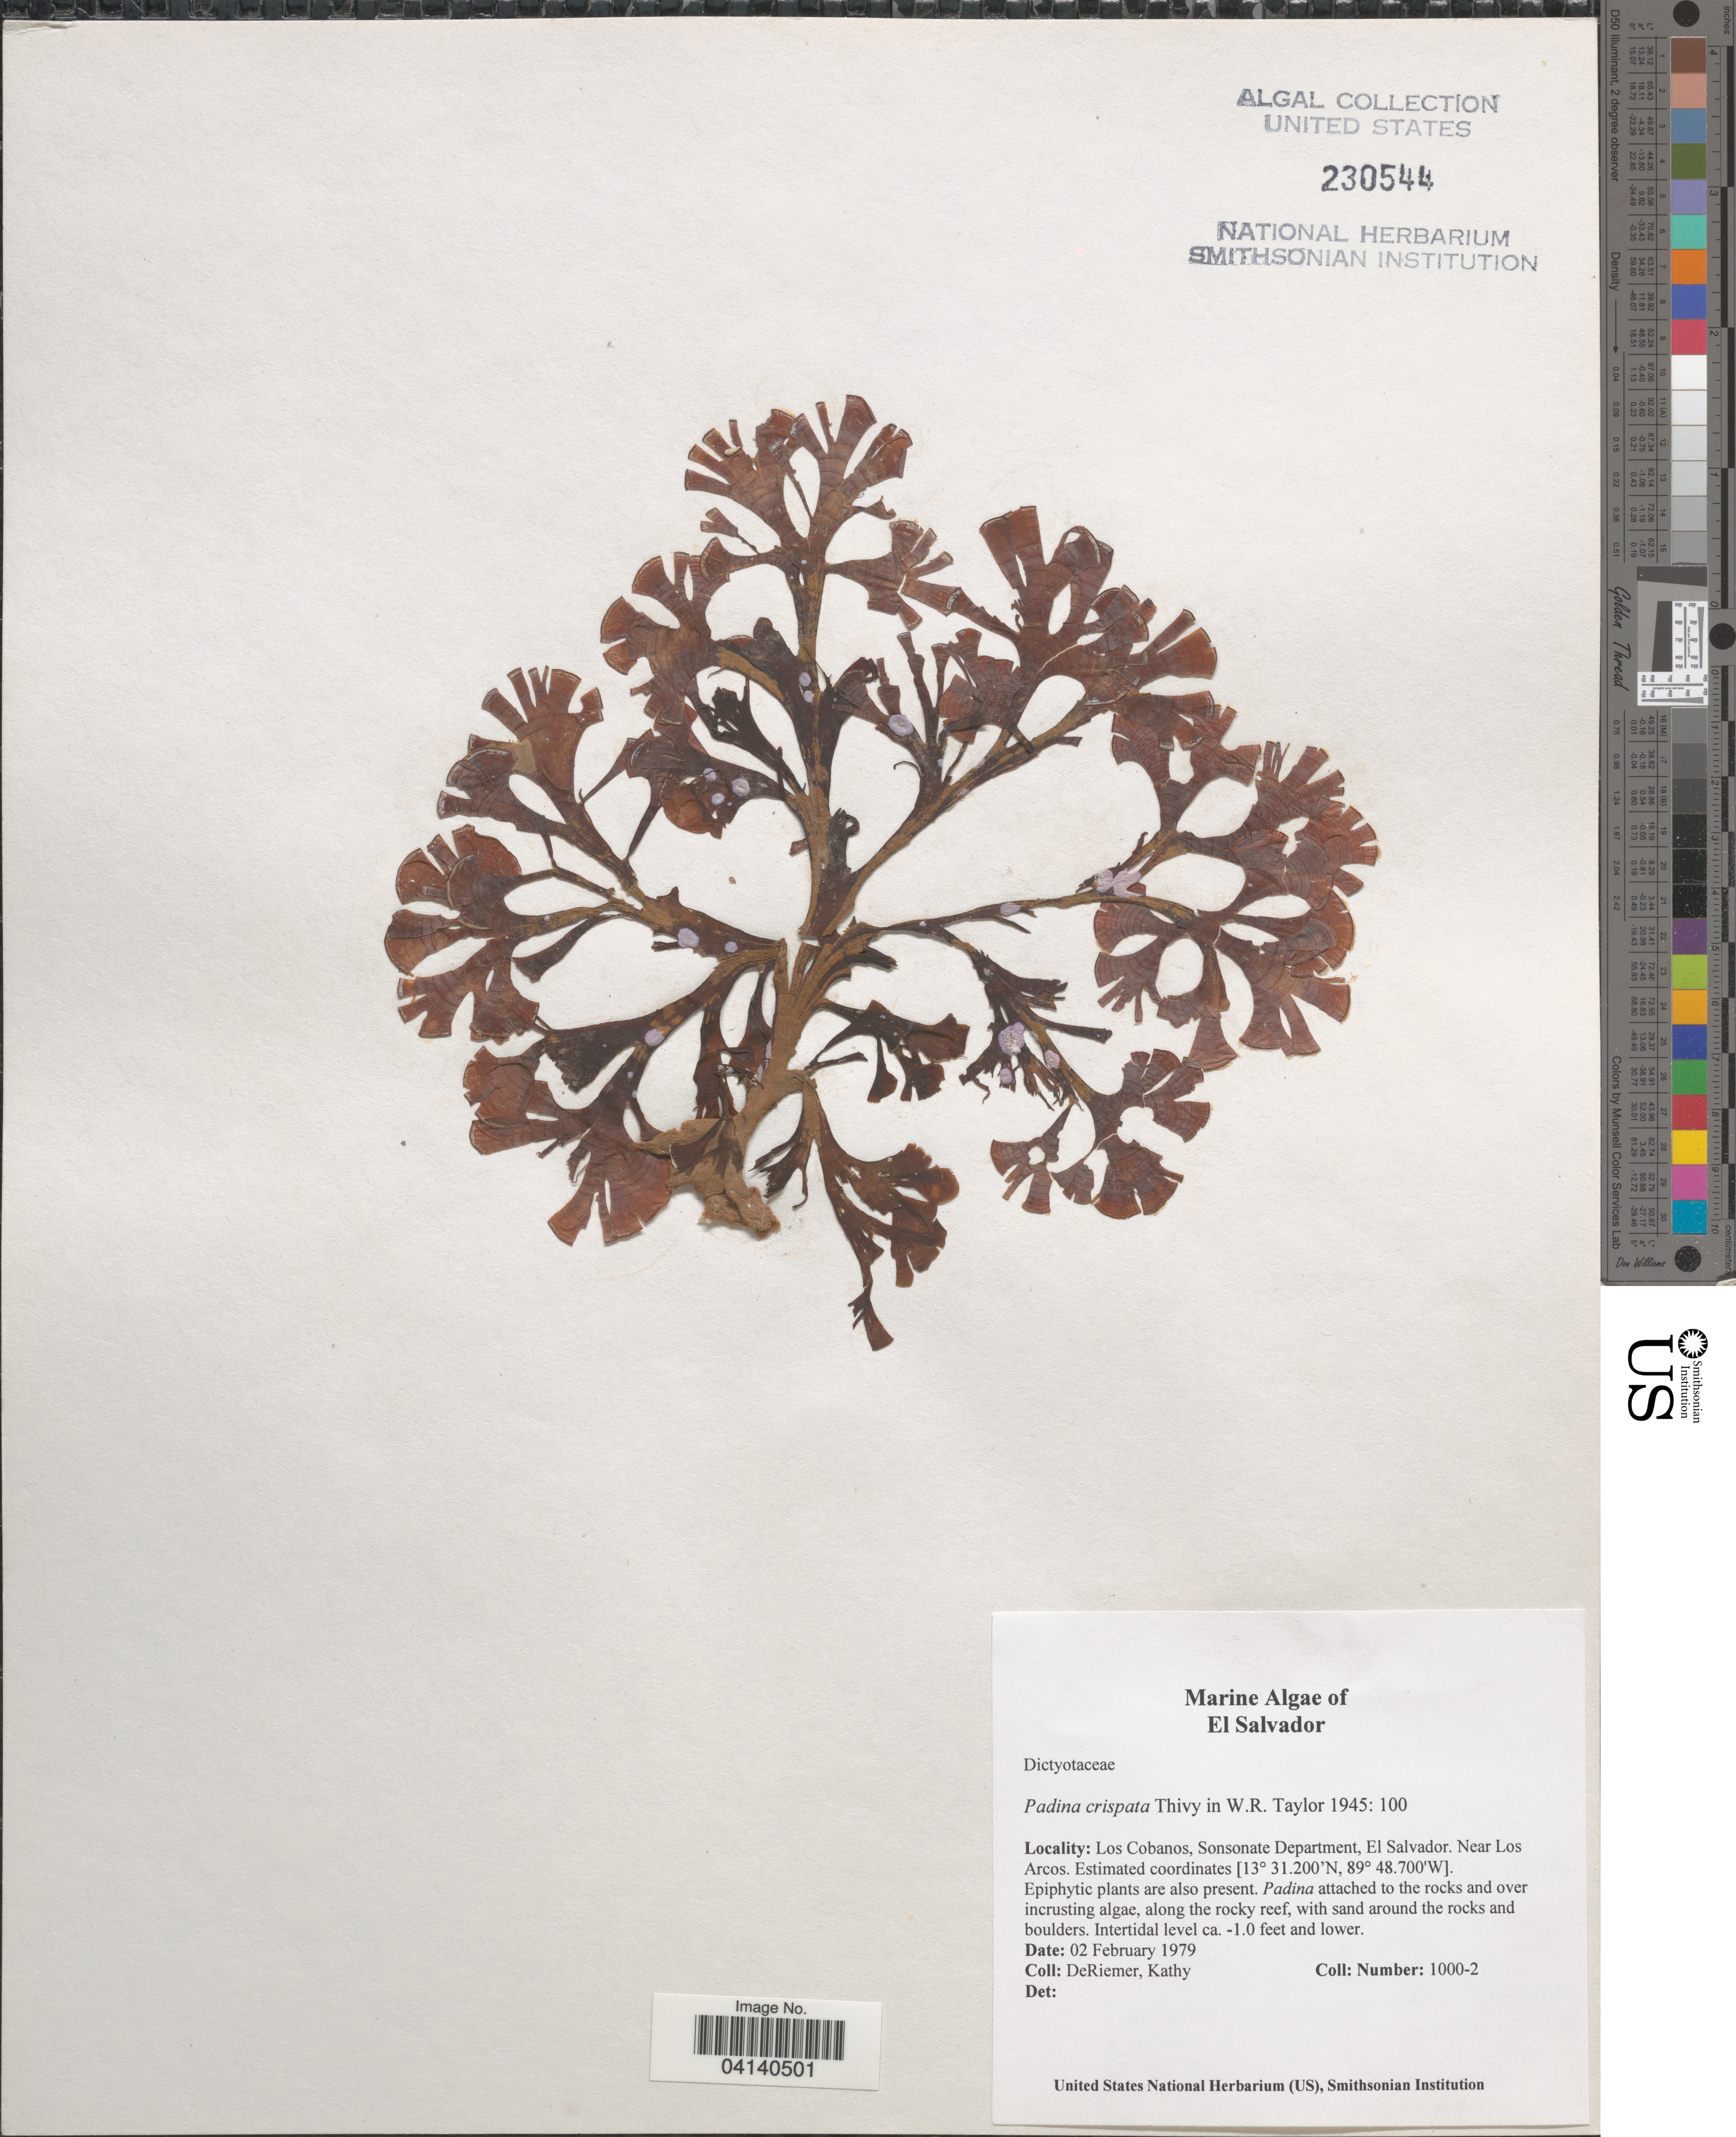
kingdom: Chromista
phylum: Ochrophyta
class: Phaeophyceae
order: Dictyotales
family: Dictyotaceae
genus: Padina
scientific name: Padina crispata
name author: Thivy in W.R. Taylor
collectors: K. DeRiemer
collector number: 1000-2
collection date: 1979-02-02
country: El Salvador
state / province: Sonsonate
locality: Los Cobanos, Sonsonate Department. Near Los Arcos.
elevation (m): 0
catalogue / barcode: US 230544